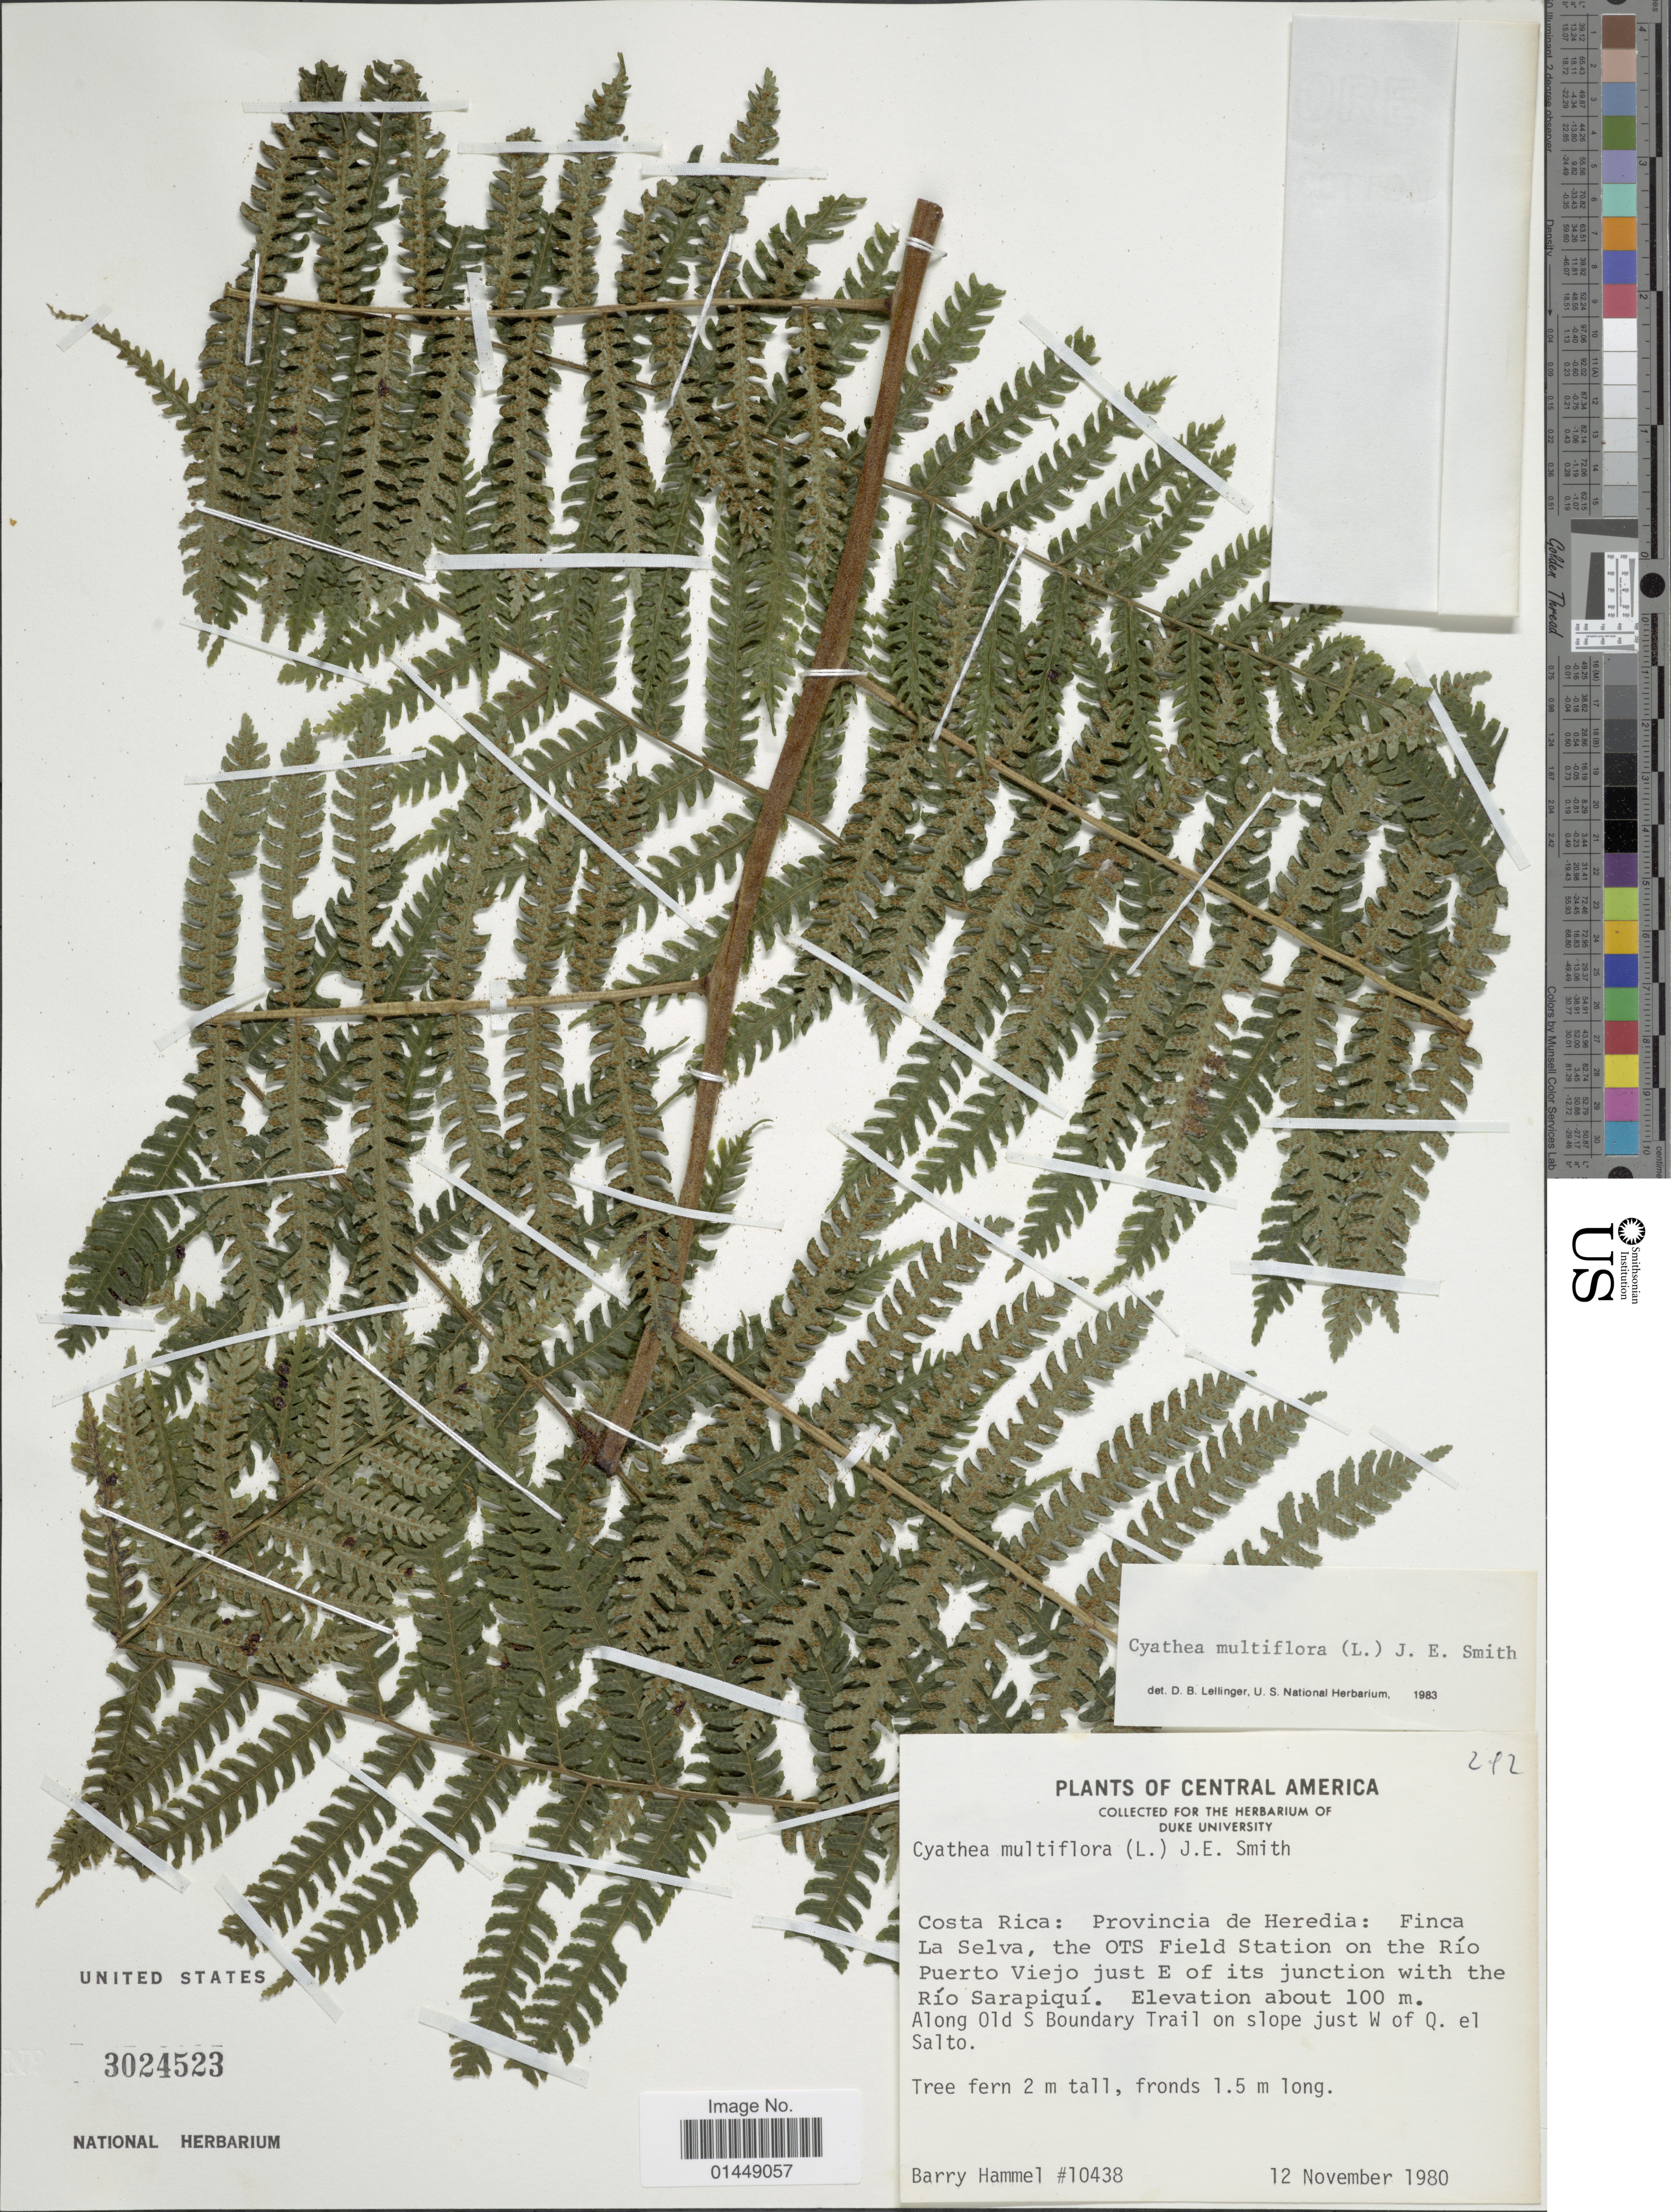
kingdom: Plantae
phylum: Tracheophyta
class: Polypodiopsida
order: Cyatheales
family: Cyatheaceae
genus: Cyathea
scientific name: Cyathea multiflora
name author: Sm.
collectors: B. Hammel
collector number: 10438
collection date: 1980-11-12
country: Costa Rica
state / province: Heredia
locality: Costa Rica: Provincia de Heredia: Finca La Selva, the OTS Field Station on the Río Puerto Viejo just E of its junction with the Río Sarapiquí. Along Old S Boundary Trail on slope just W of Q. el Salto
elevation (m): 100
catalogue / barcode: US 3024523